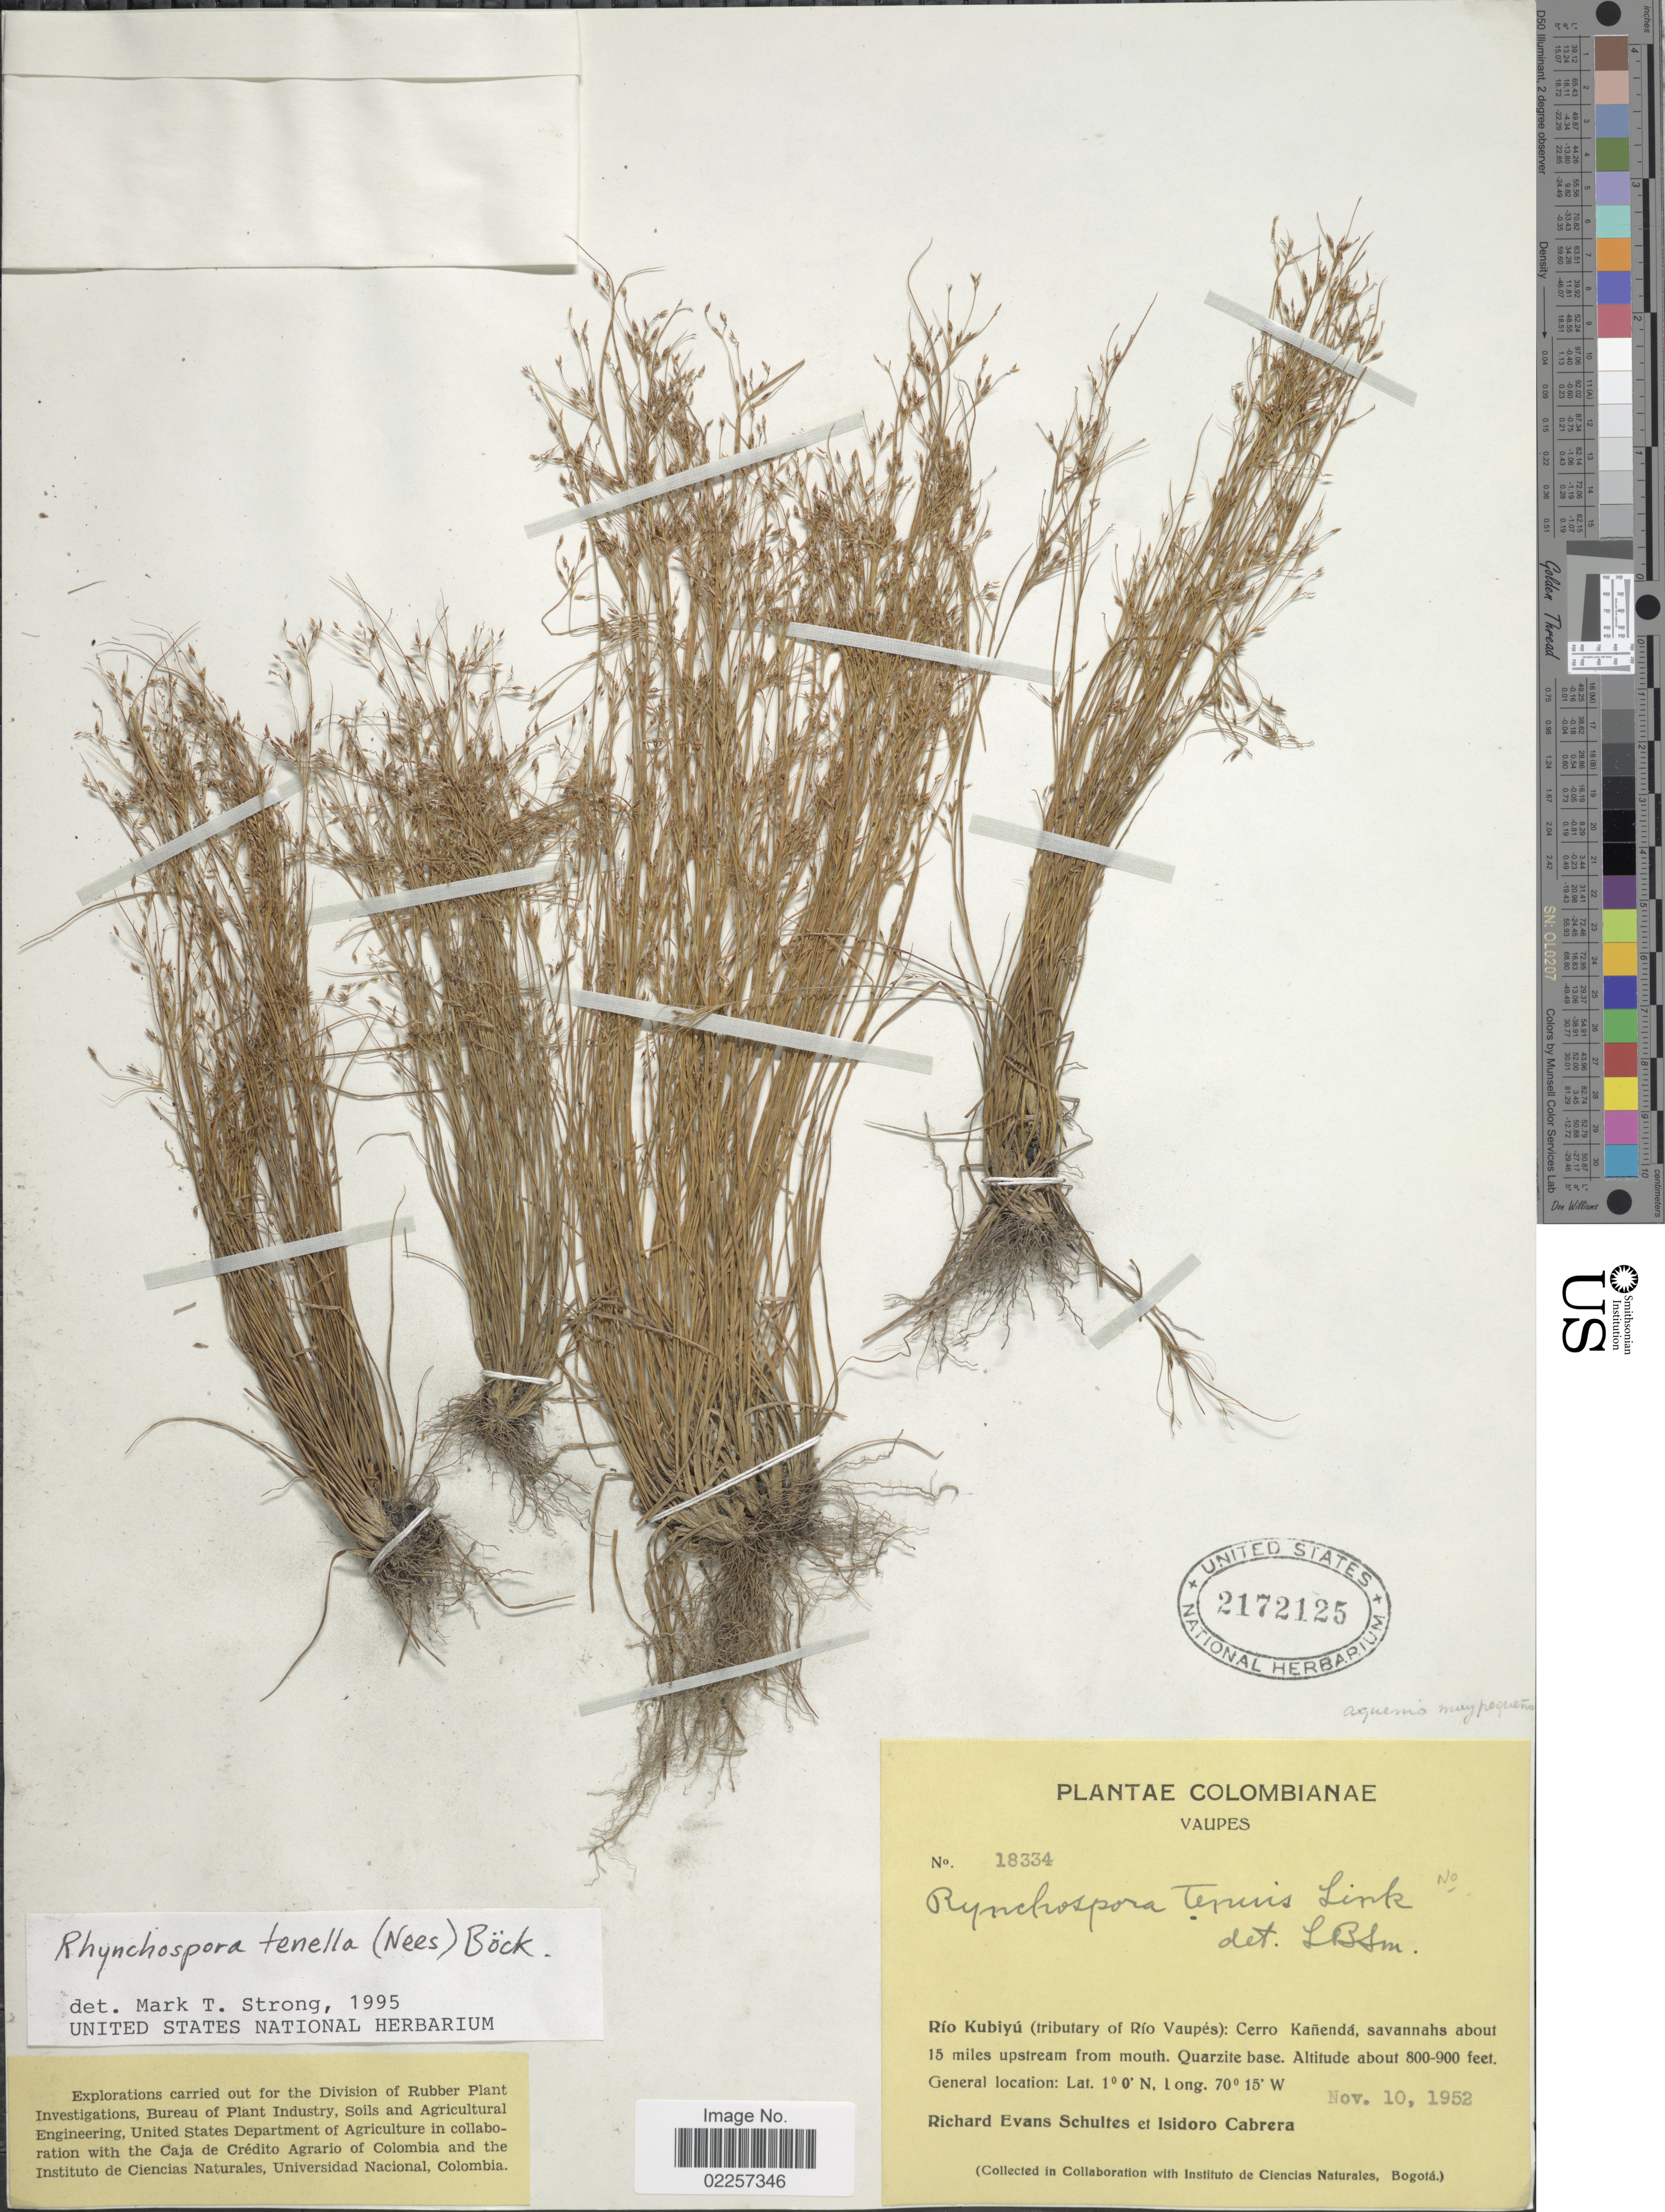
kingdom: Plantae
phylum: Tracheophyta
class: Liliopsida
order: Poales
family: Cyperaceae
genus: Rhynchospora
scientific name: Rhynchospora tenella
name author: (Nees) Boeckeler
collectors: R. E. Schultes & I. Cabrera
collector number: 18334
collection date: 1952-11-10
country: Colombia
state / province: Vaupés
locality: Rio Kubiyu (tributary of Rio Vaupes):Cerro Kanenda, savannahs about 15 miles upstream from mouth, Quartzite base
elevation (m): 244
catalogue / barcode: US 2172125